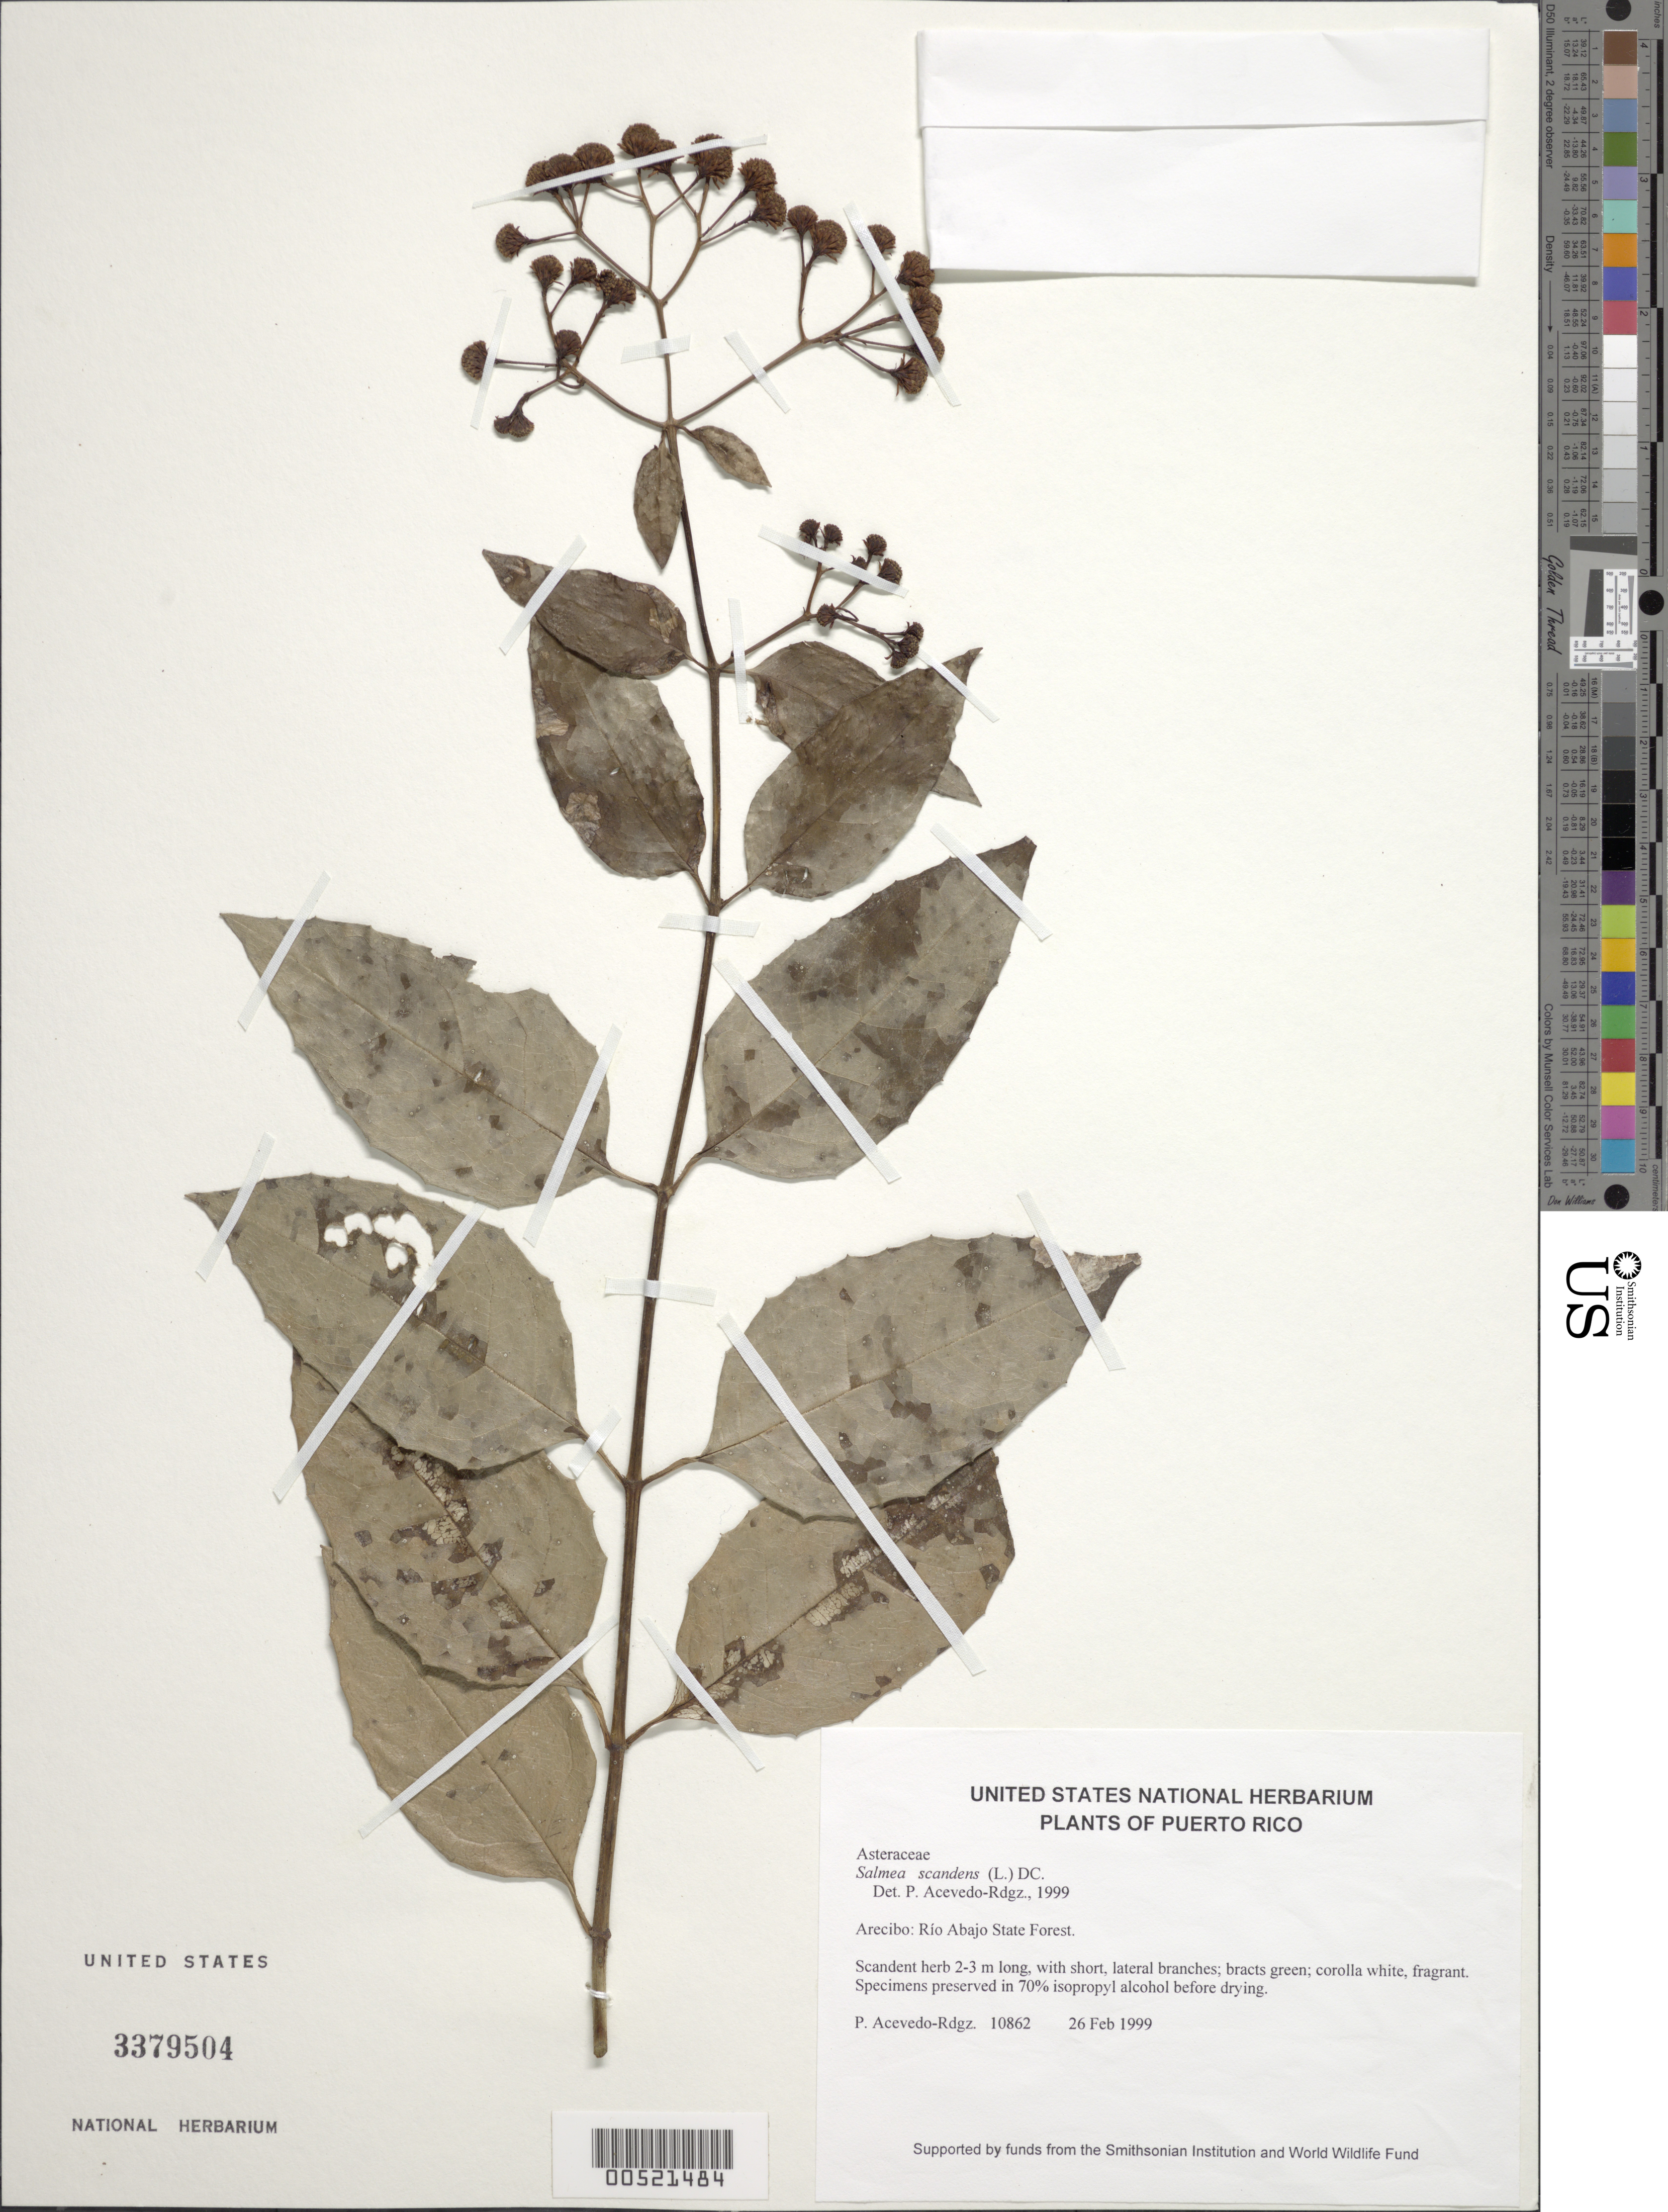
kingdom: Plantae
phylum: Tracheophyta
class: Magnoliopsida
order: Asterales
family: Asteraceae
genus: Salmea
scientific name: Salmea scandens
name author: (L.) DC.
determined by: Acevedo-Rodríguez, P., (BOT), Smithsonian Institution - National Museum of Natural History (UNITED STATES)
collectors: P. Acevedo-Rodr.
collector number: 10862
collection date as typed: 26 Feb 1999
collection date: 1999-02-26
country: Puerto Rico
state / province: Arecibo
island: Puerto Rico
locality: Arecibo; Río Abajo State Forest.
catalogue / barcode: US 3379504